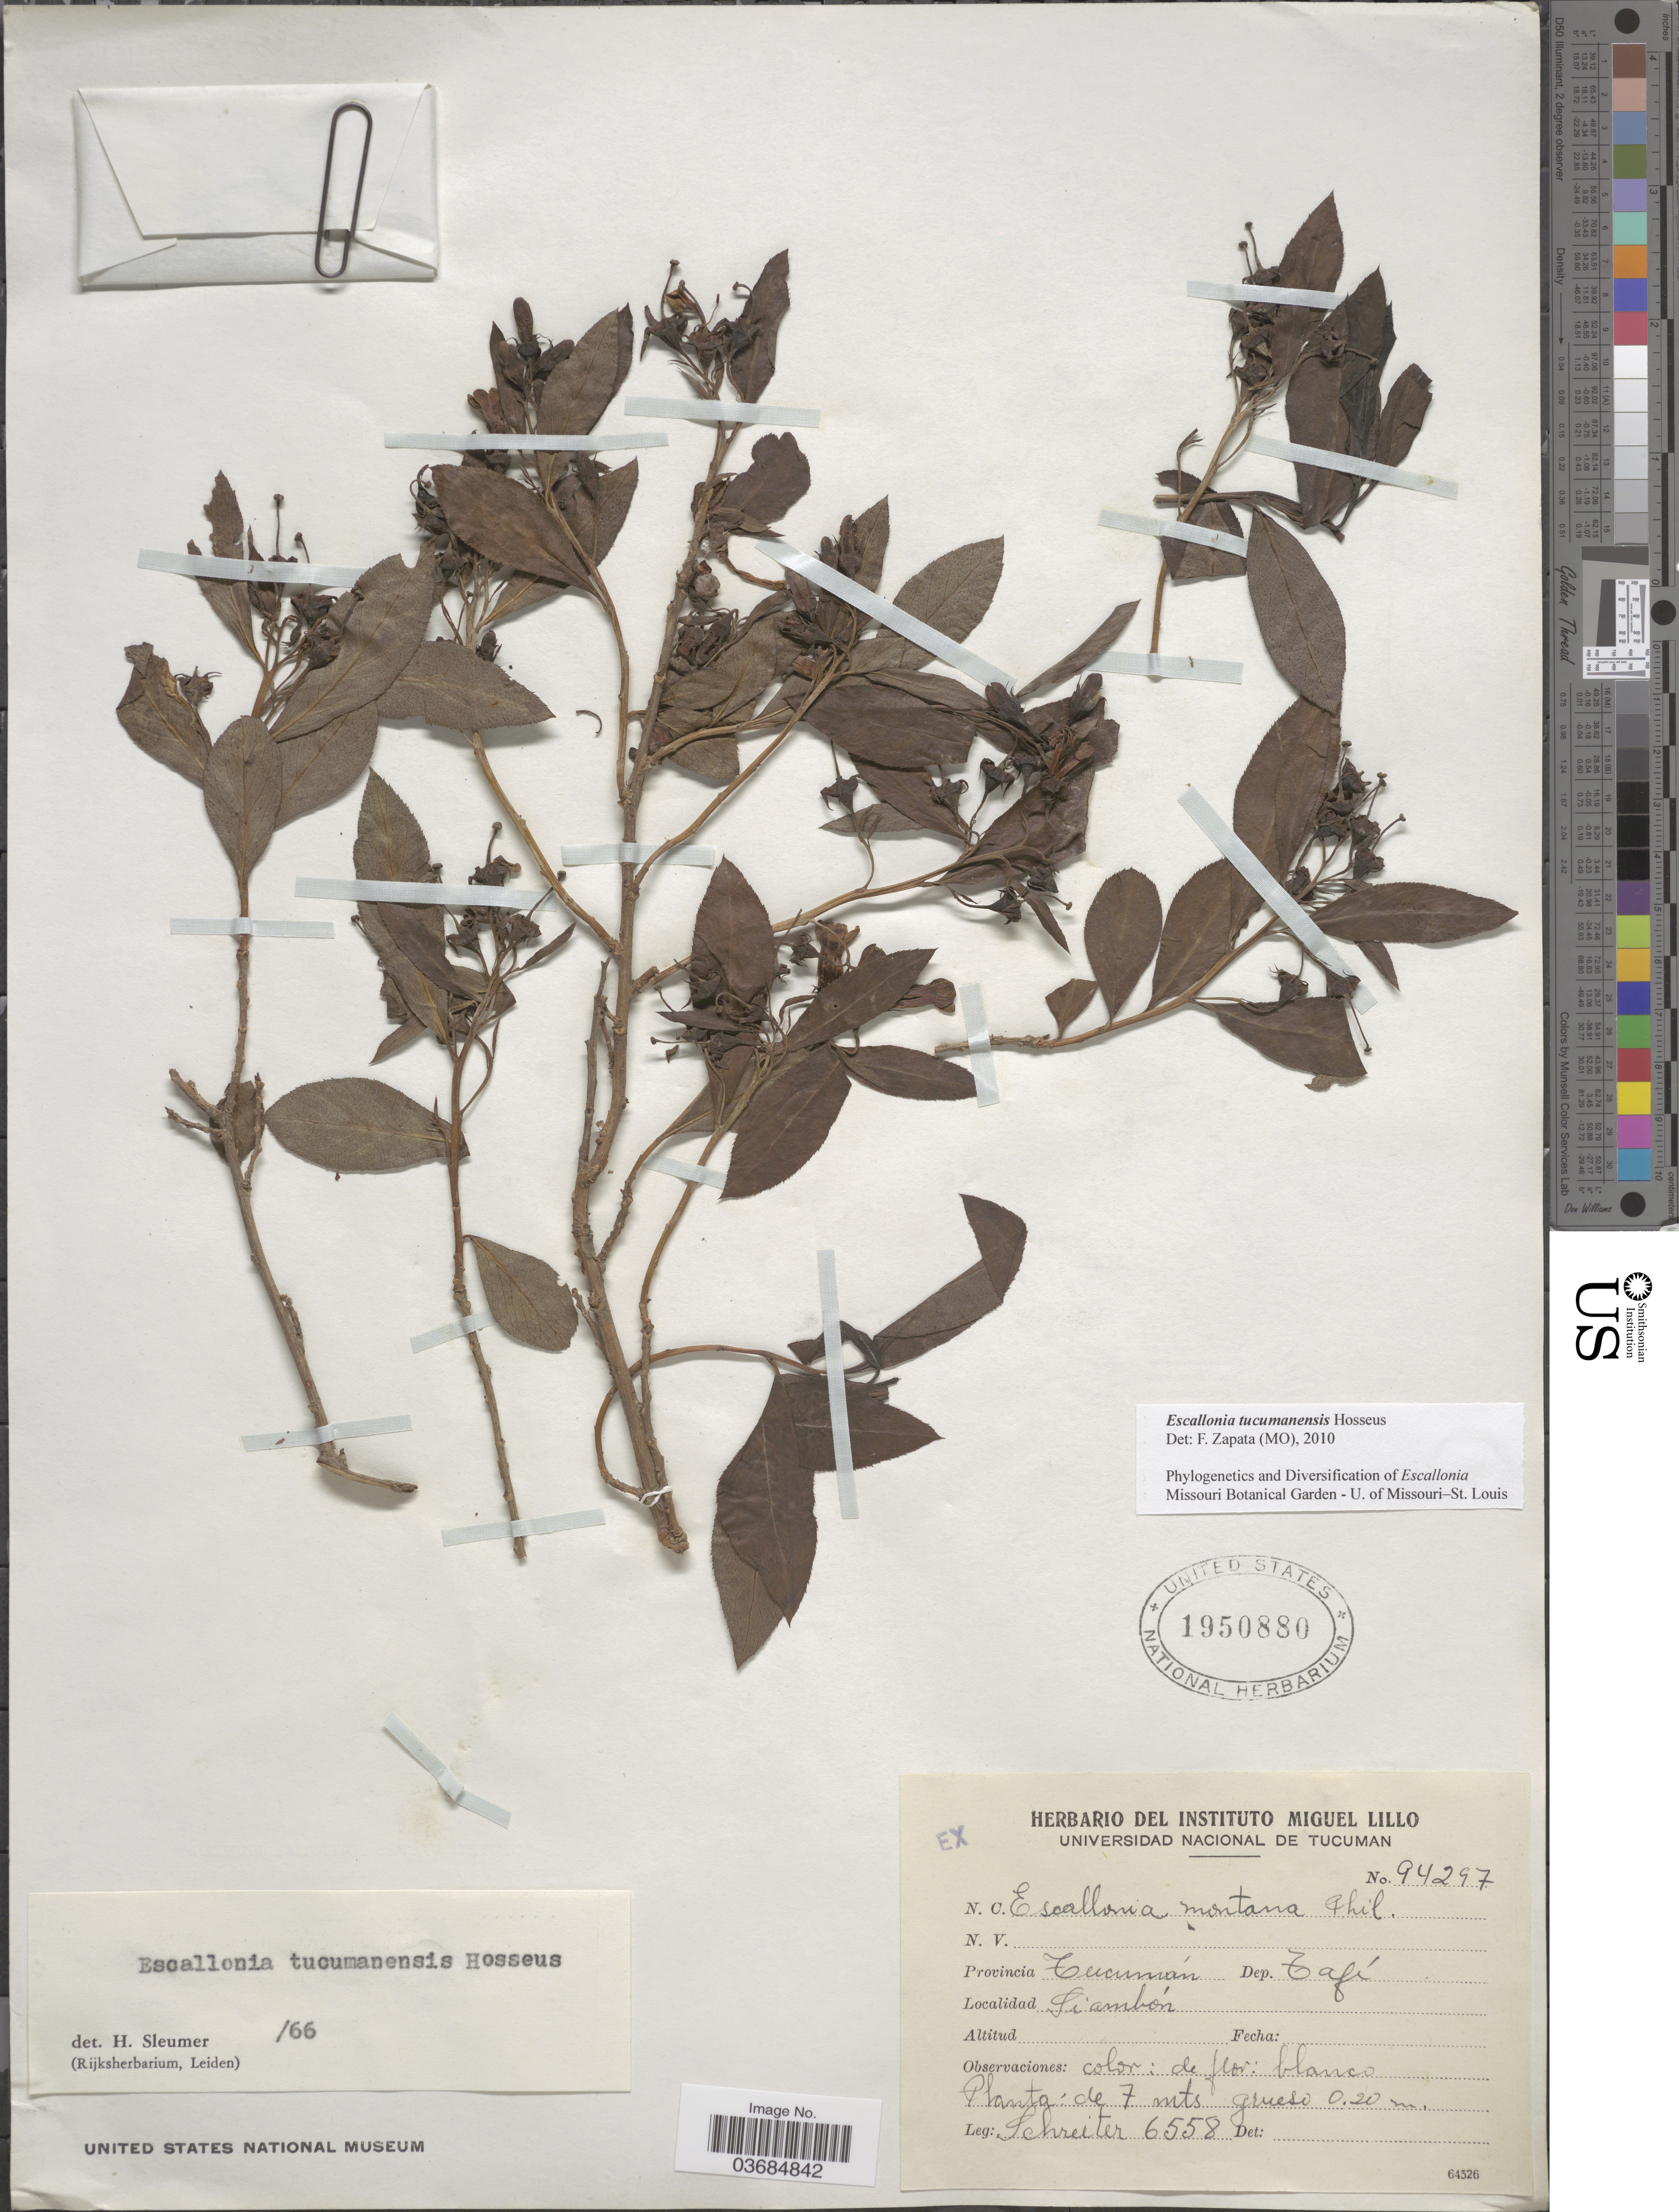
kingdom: Plantae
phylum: Tracheophyta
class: Magnoliopsida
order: Escalloniales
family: Escalloniaceae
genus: Escallonia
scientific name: Escallonia tucumanensis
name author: Hosseus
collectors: -. Schreiter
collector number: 6558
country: Argentina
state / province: Tucuman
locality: Dep. Tafí. Siambón.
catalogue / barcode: US 1950880